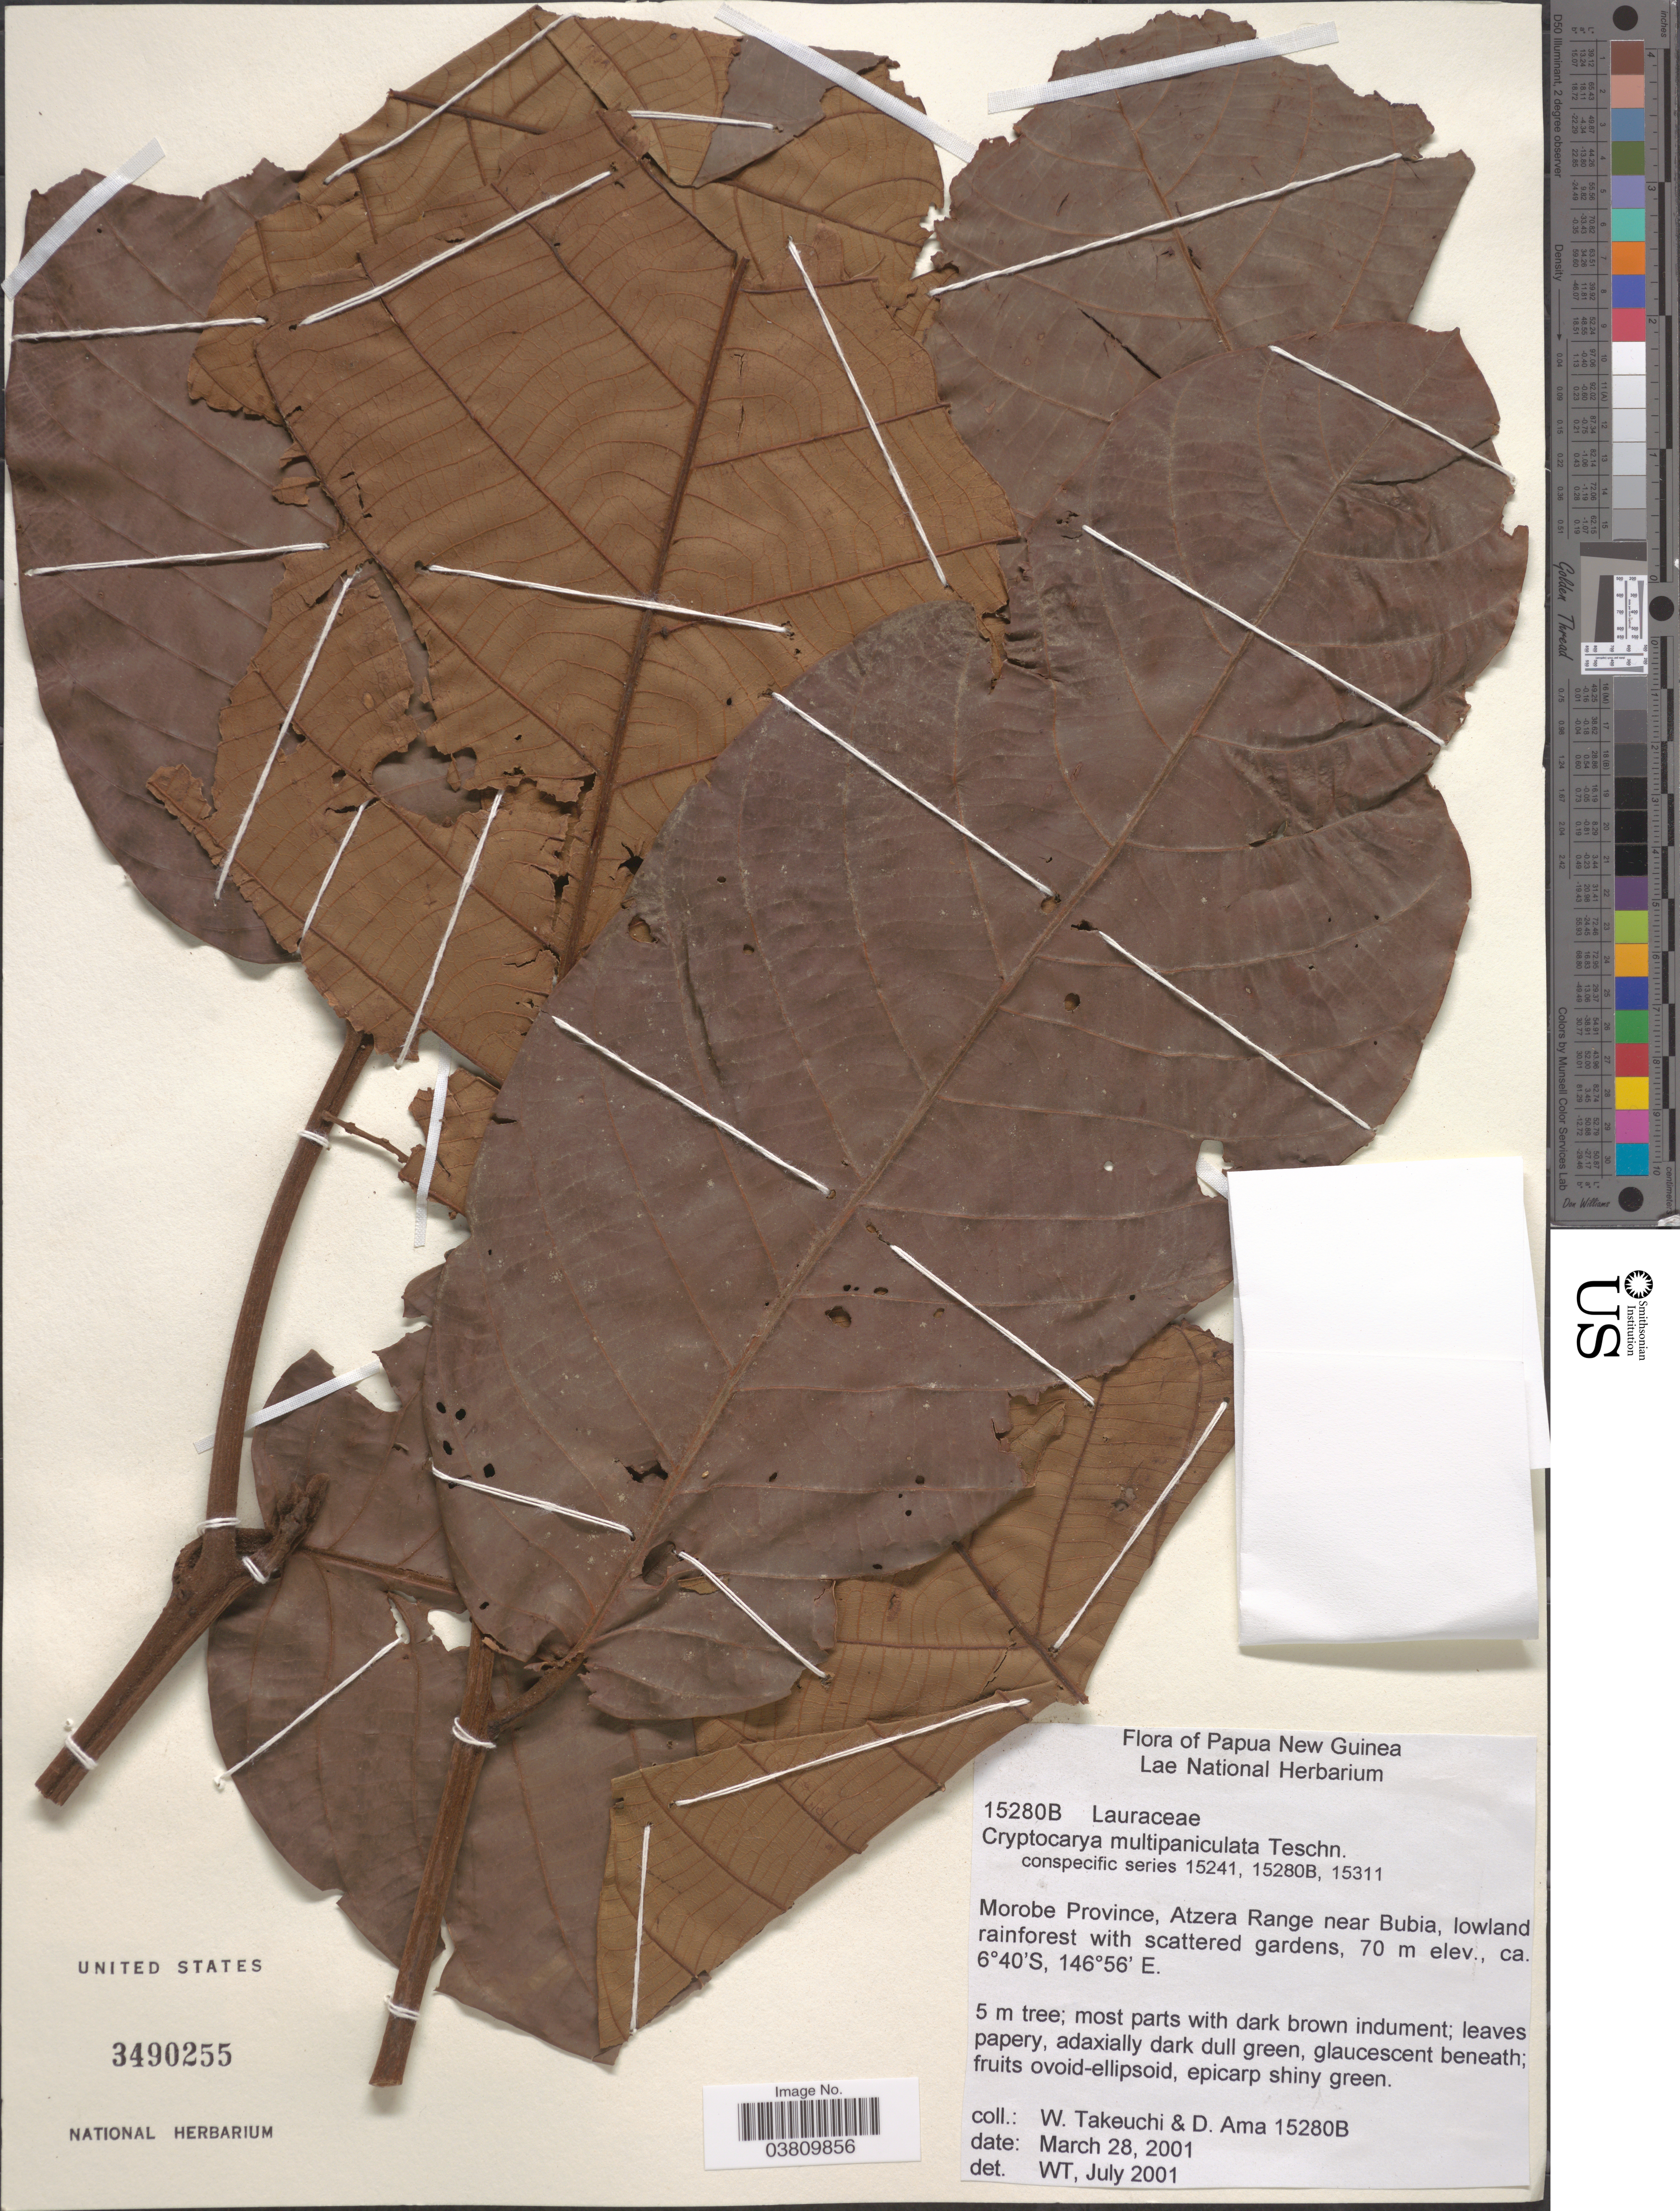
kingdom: Plantae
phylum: Tracheophyta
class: Magnoliopsida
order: Laurales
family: Lauraceae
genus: Cryptocarya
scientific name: Cryptocarya multipaniculata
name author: Teschner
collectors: W. Takeuchi & D. Ama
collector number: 15280B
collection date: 2001-03-28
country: Papua New Guinea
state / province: Morobe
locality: Atzera Range near Bubia.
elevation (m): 70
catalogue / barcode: US 3490255